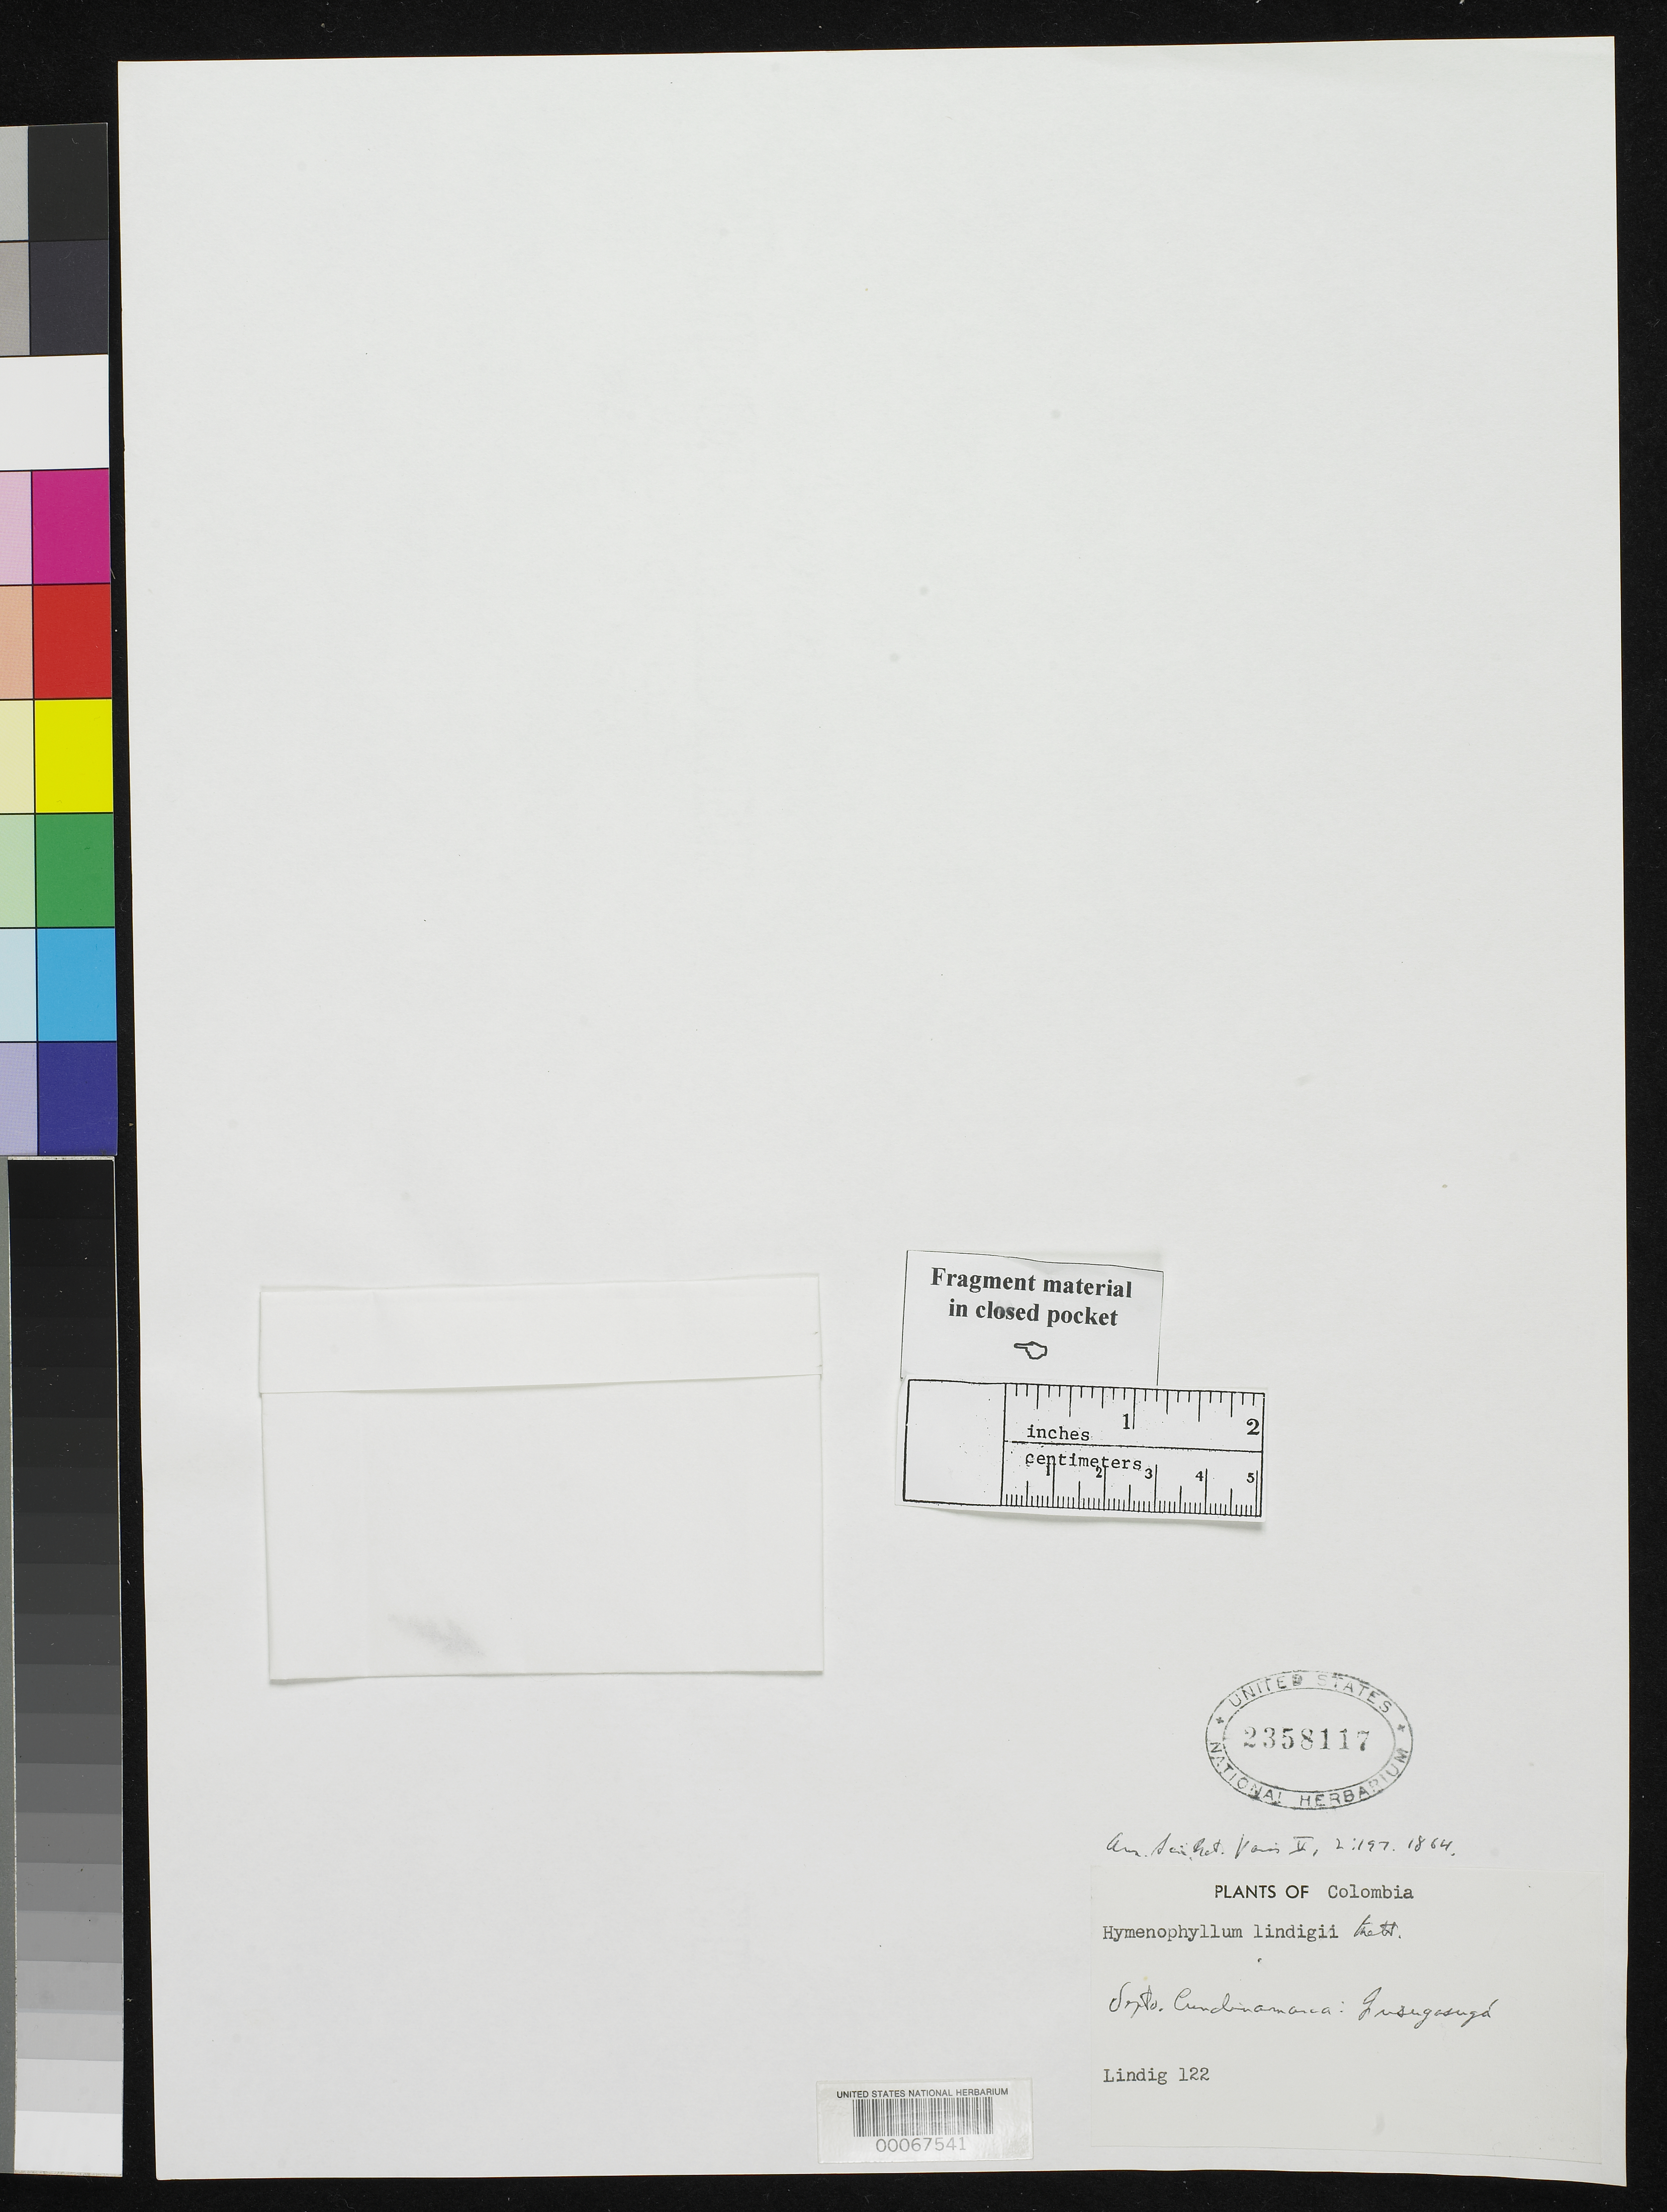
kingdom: Plantae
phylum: Tracheophyta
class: Polypodiopsida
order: Hymenophyllales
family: Hymenophyllaceae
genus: Hymenophyllum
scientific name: Hymenophyllum lindigii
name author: Mett.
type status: Type Fragment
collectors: A. Lindig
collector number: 122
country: Colombia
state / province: Cundinamarca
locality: Fusugasuga.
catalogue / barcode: US 2358117